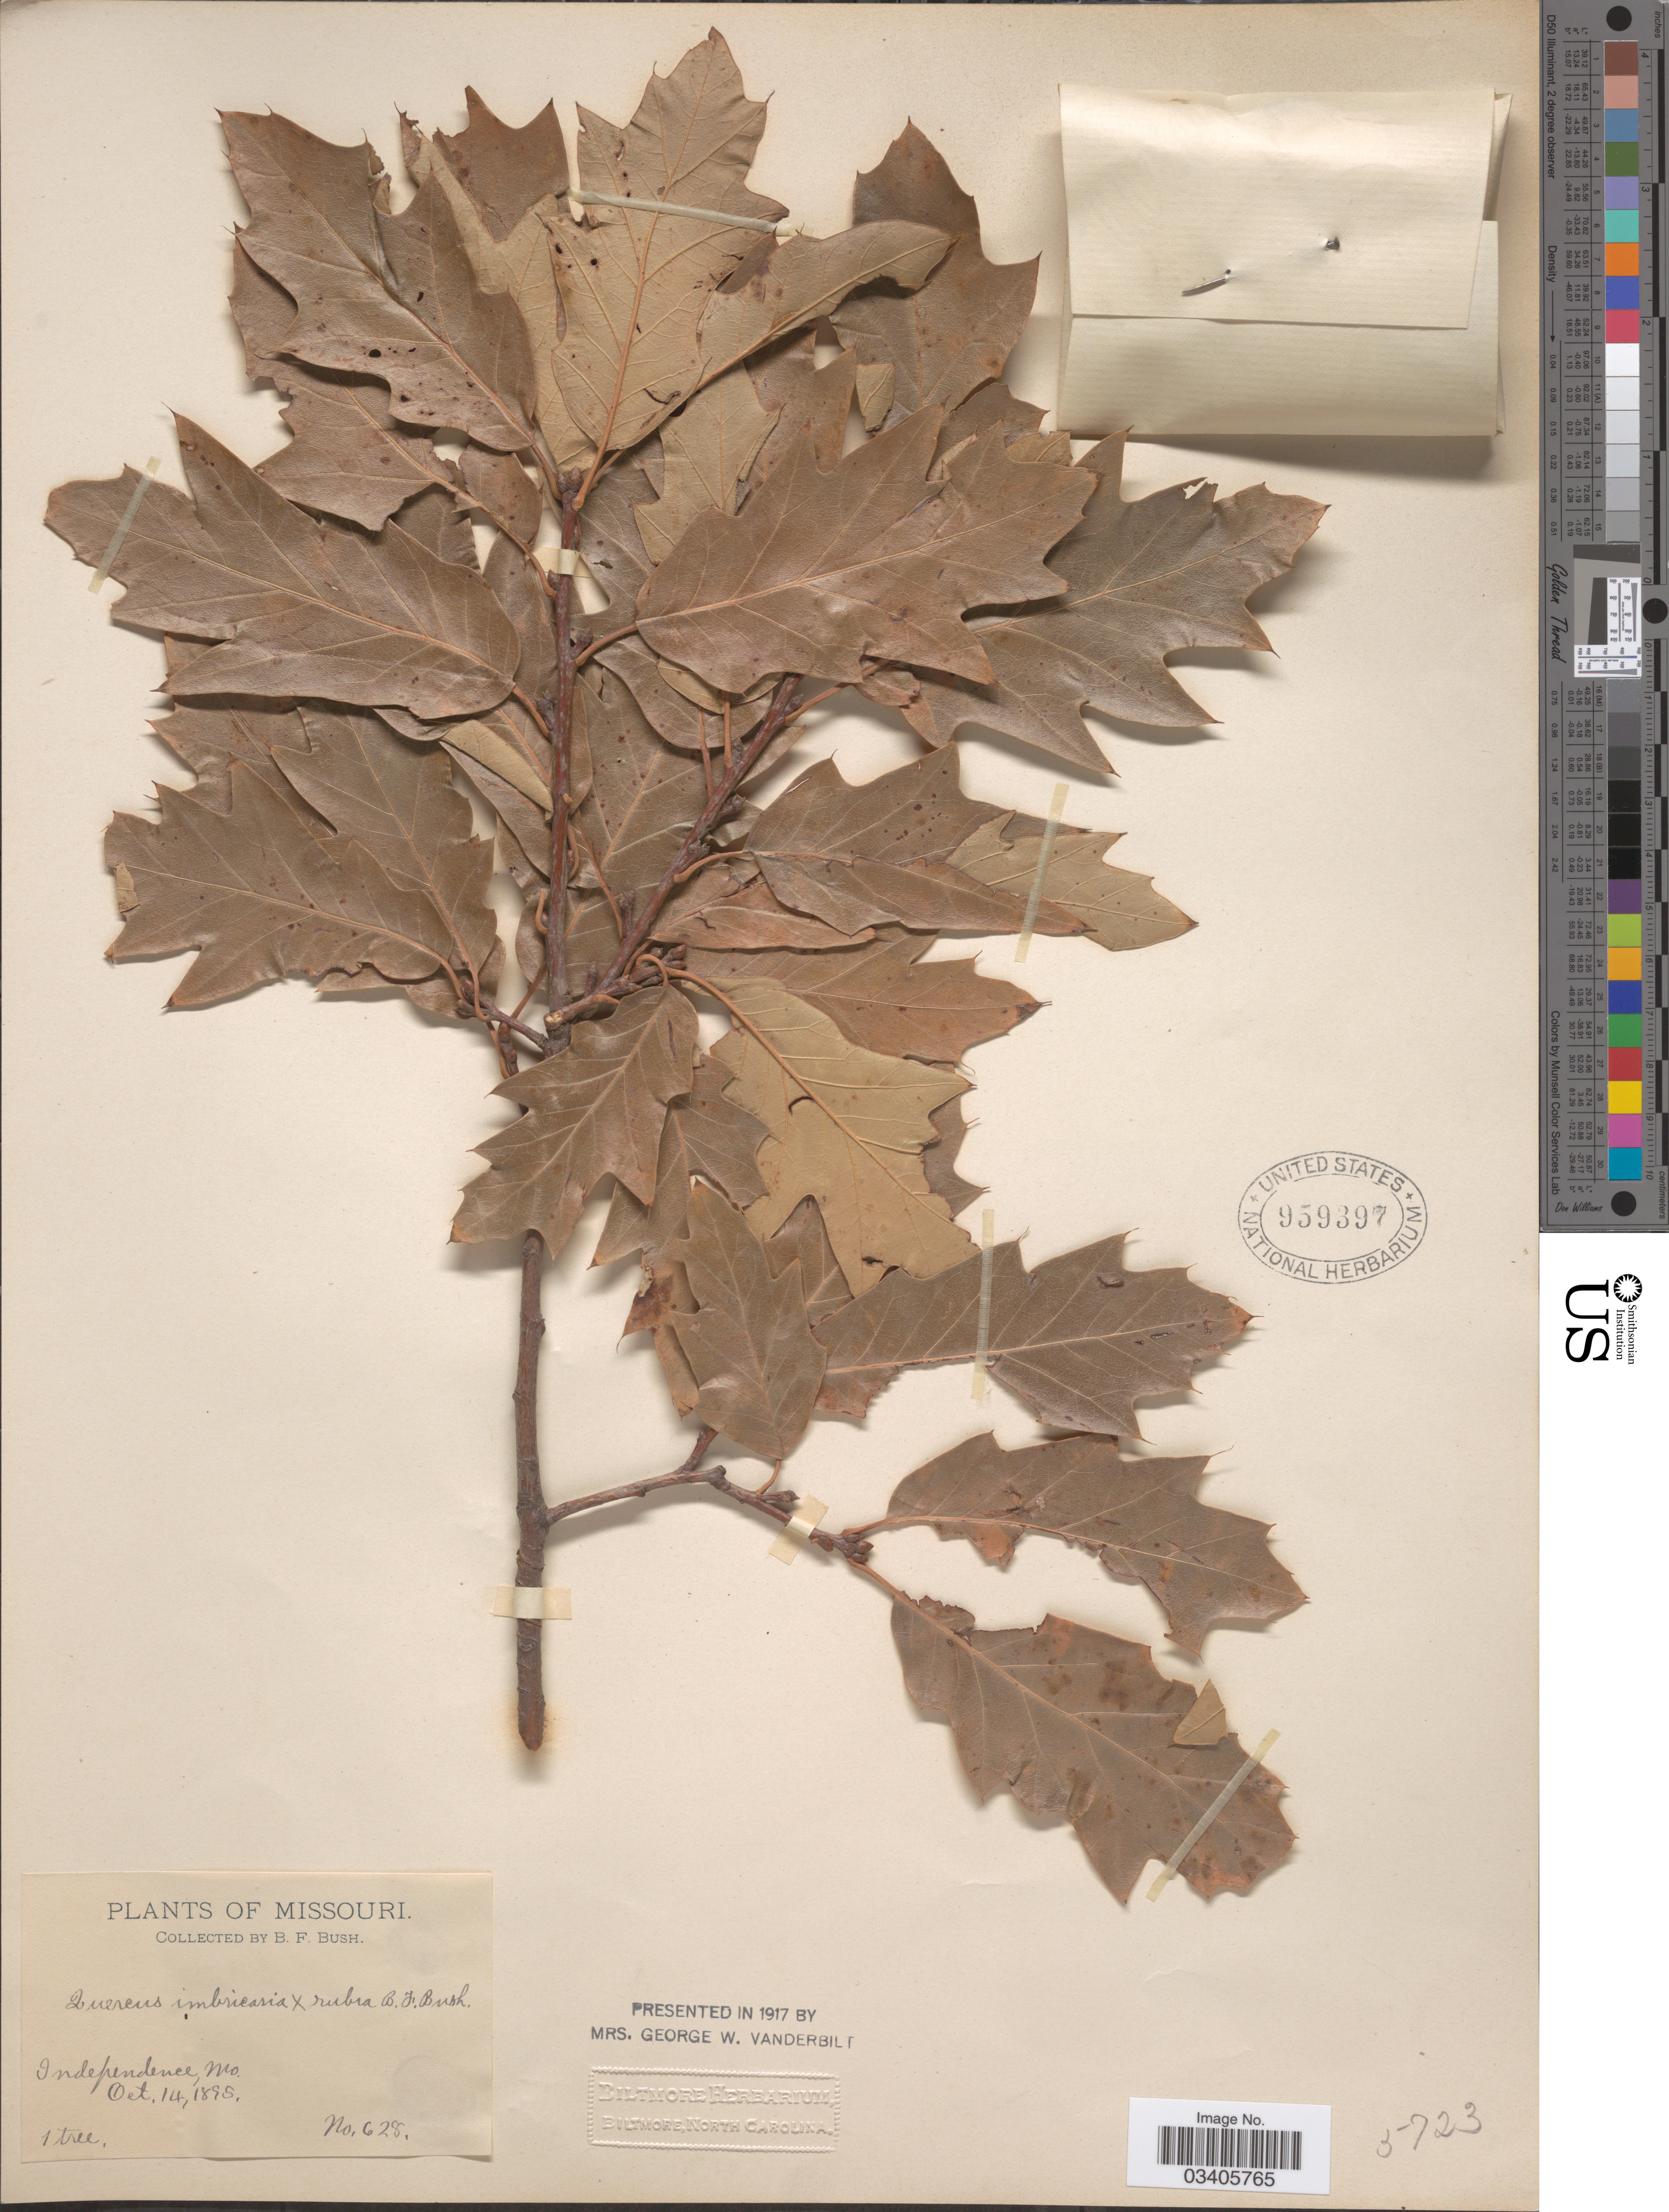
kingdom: Plantae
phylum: Tracheophyta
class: Magnoliopsida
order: Fagales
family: Fagaceae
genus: Quercus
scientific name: Quercus rubra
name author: L.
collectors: B. F. Bush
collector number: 628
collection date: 1895-10-14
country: United States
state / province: Missouri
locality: Independence.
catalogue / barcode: US 959397